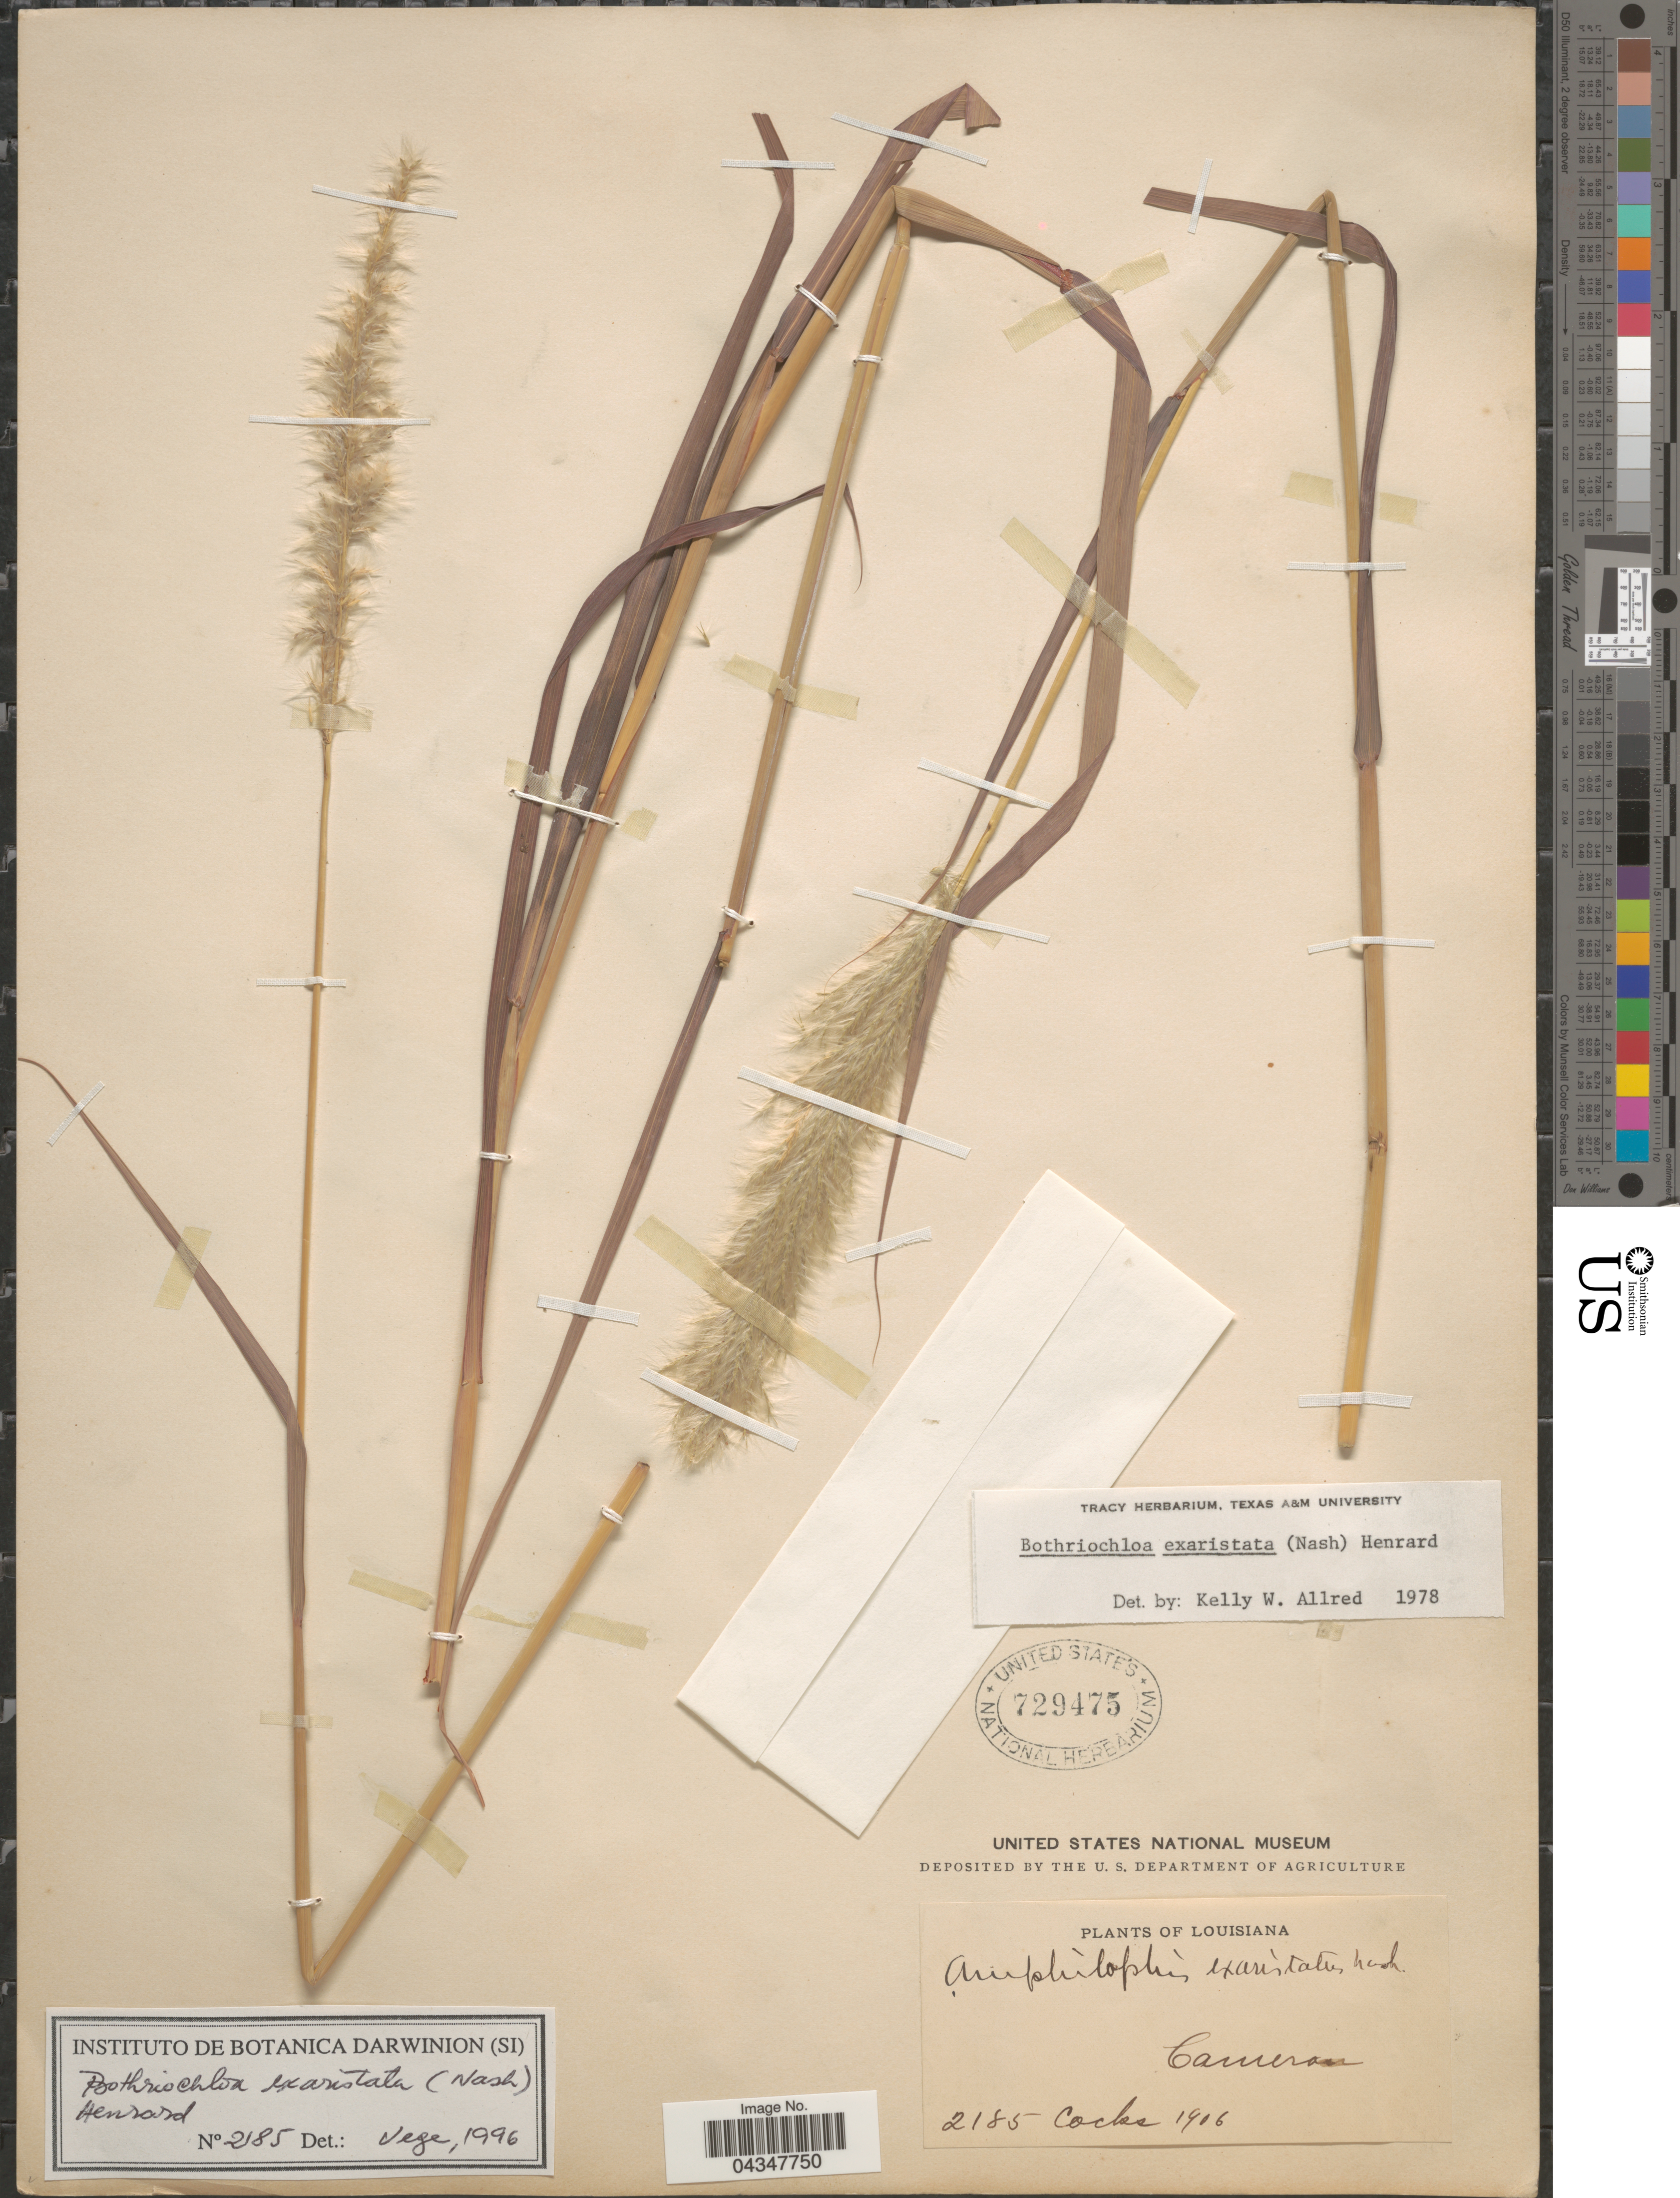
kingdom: Plantae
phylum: Tracheophyta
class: Liliopsida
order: Poales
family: Poaceae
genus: Bothriochloa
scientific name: Bothriochloa exaristata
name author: (Nash) Henr.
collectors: Cocks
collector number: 2185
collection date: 1906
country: United States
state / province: Louisiana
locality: Cameron.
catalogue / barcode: US 729475